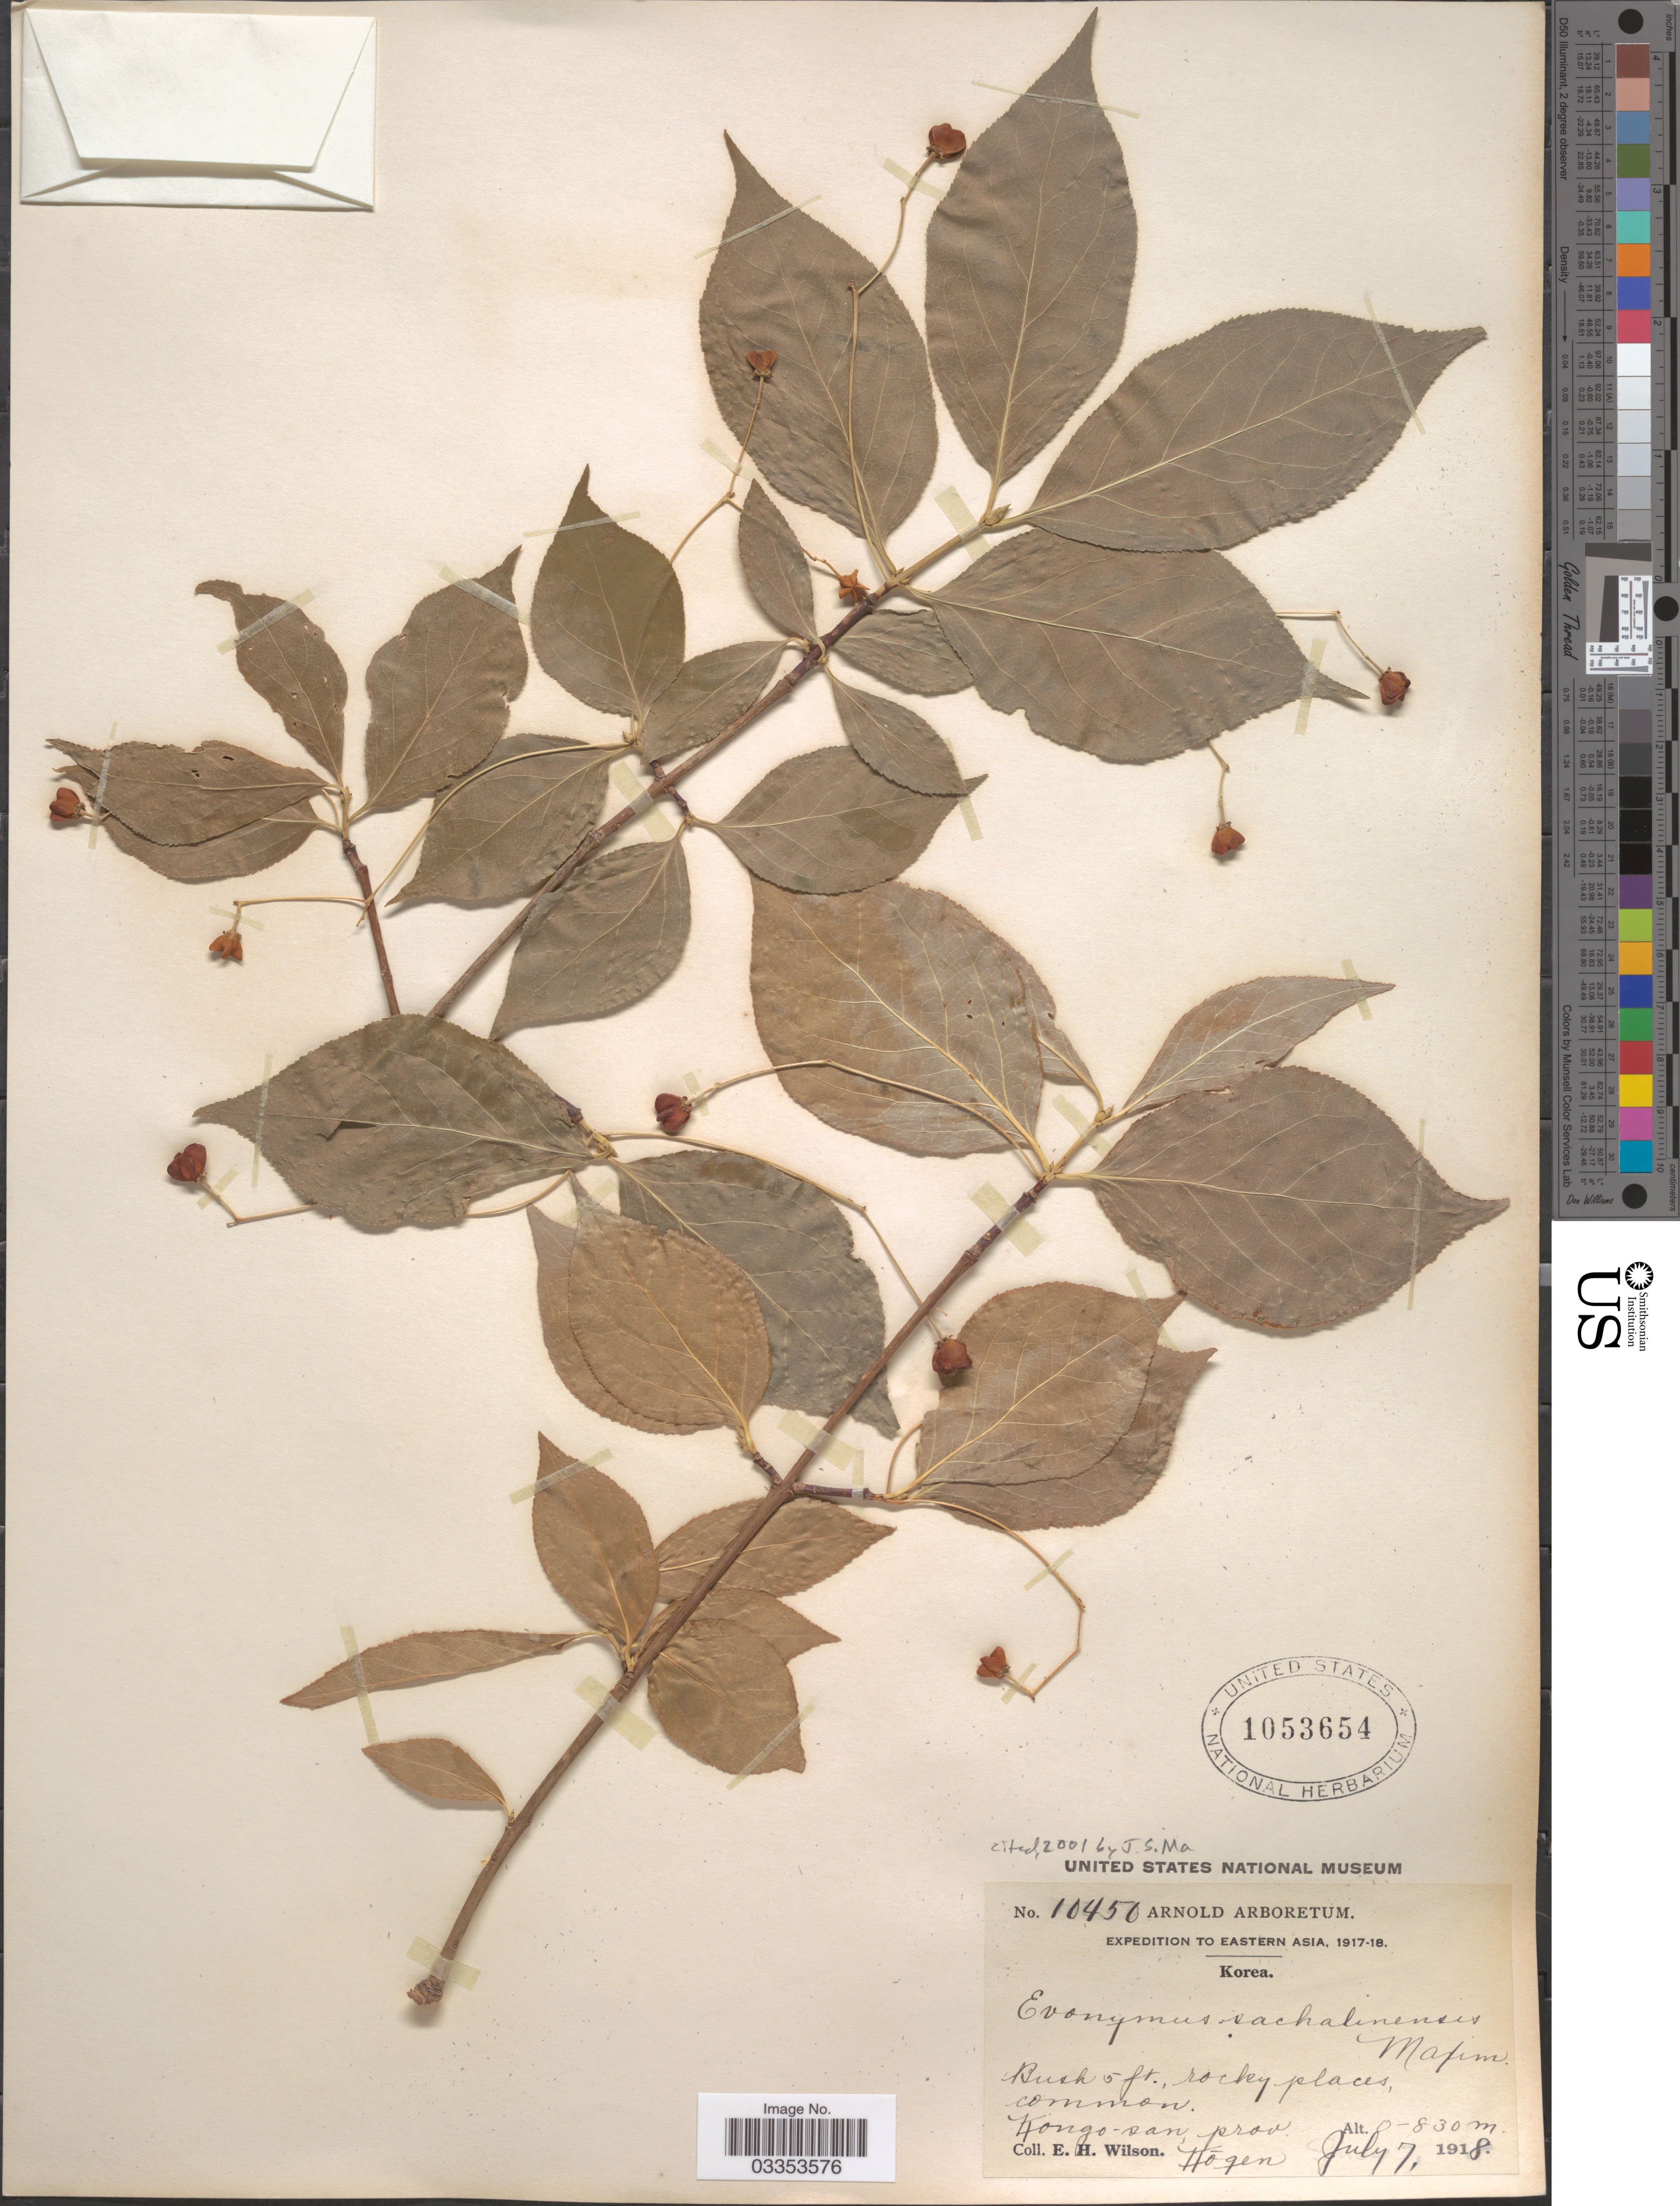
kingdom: Plantae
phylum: Tracheophyta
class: Magnoliopsida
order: Celastrales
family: Celastraceae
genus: Euonymus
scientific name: Euonymus sachalinensis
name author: (F. Schmidt) Maxim.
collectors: E. Wilson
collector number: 10450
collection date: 1918-07-07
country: North Korea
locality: Eastern Asia. Kongo-san, prov. Kōgen.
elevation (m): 0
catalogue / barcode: US 1053654